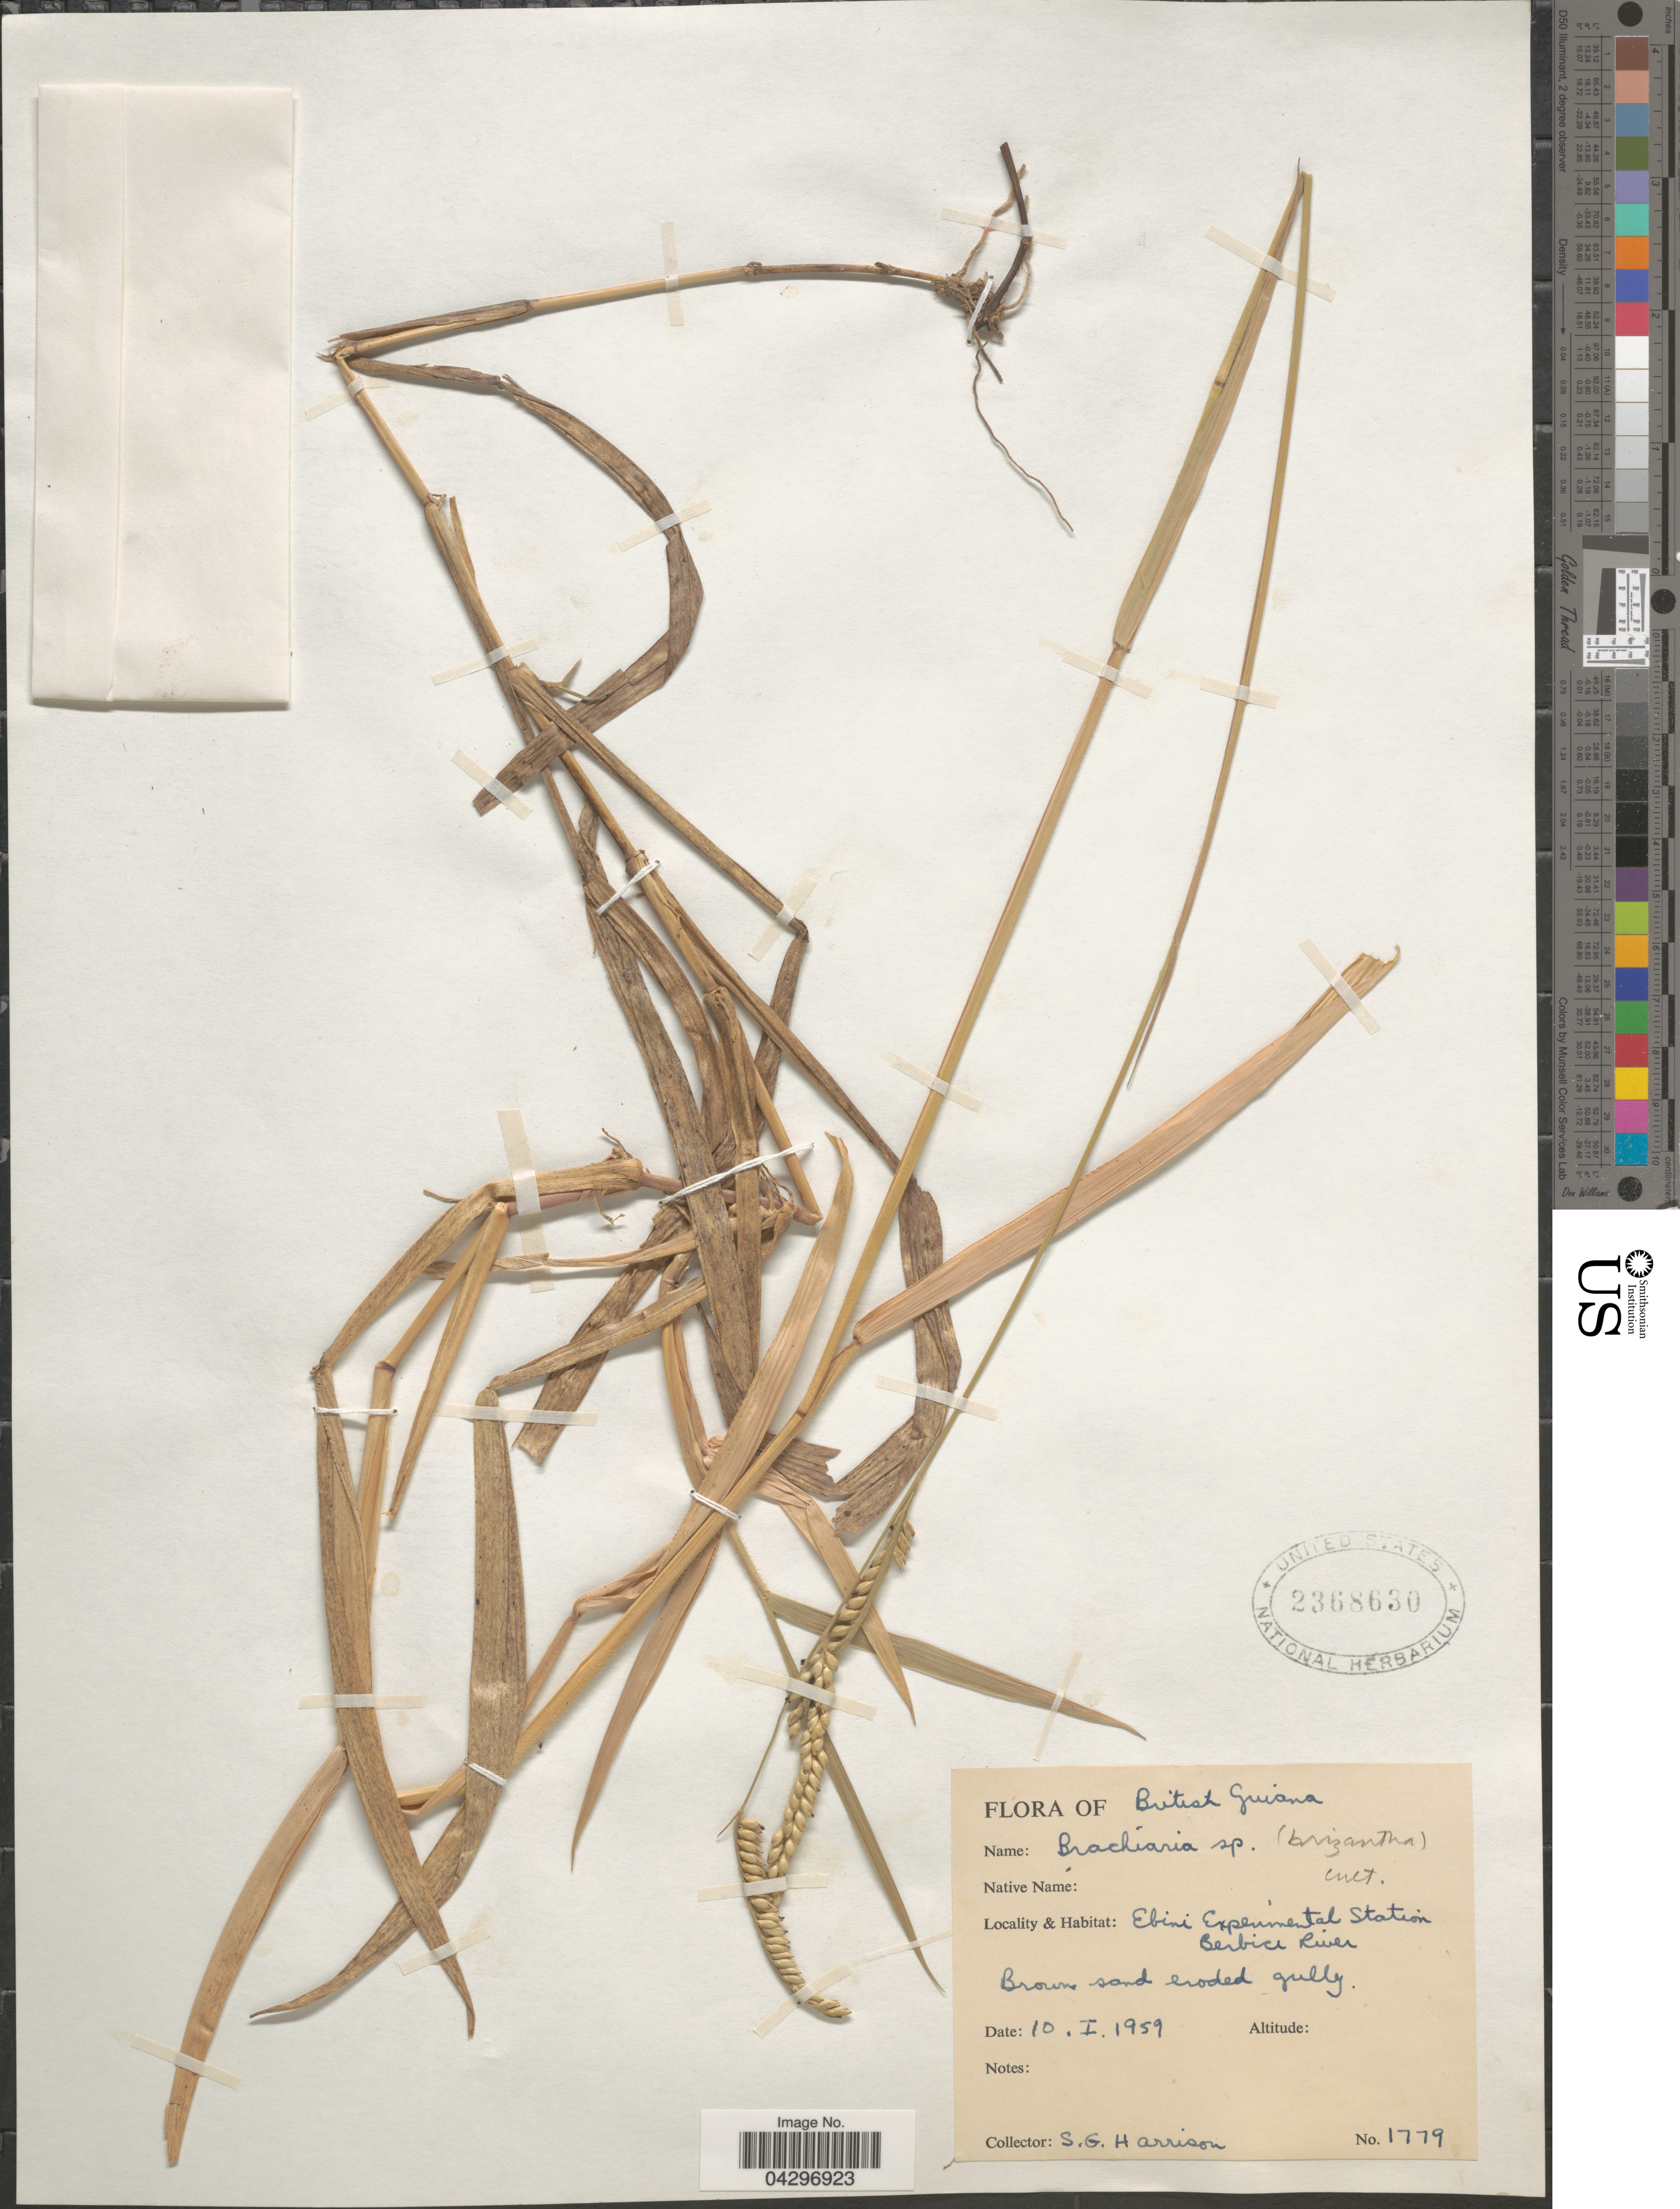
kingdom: Plantae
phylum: Tracheophyta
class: Liliopsida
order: Poales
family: Poaceae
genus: Urochloa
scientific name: Urochloa brizantha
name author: (Hochst. ex A. Rich.) R.D. Webster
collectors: S. G. Harrison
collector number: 1779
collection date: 1959-01-10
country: Guyana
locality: British Guiana. Ebini Experimental Station. Berbice River.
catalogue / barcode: US 2368630